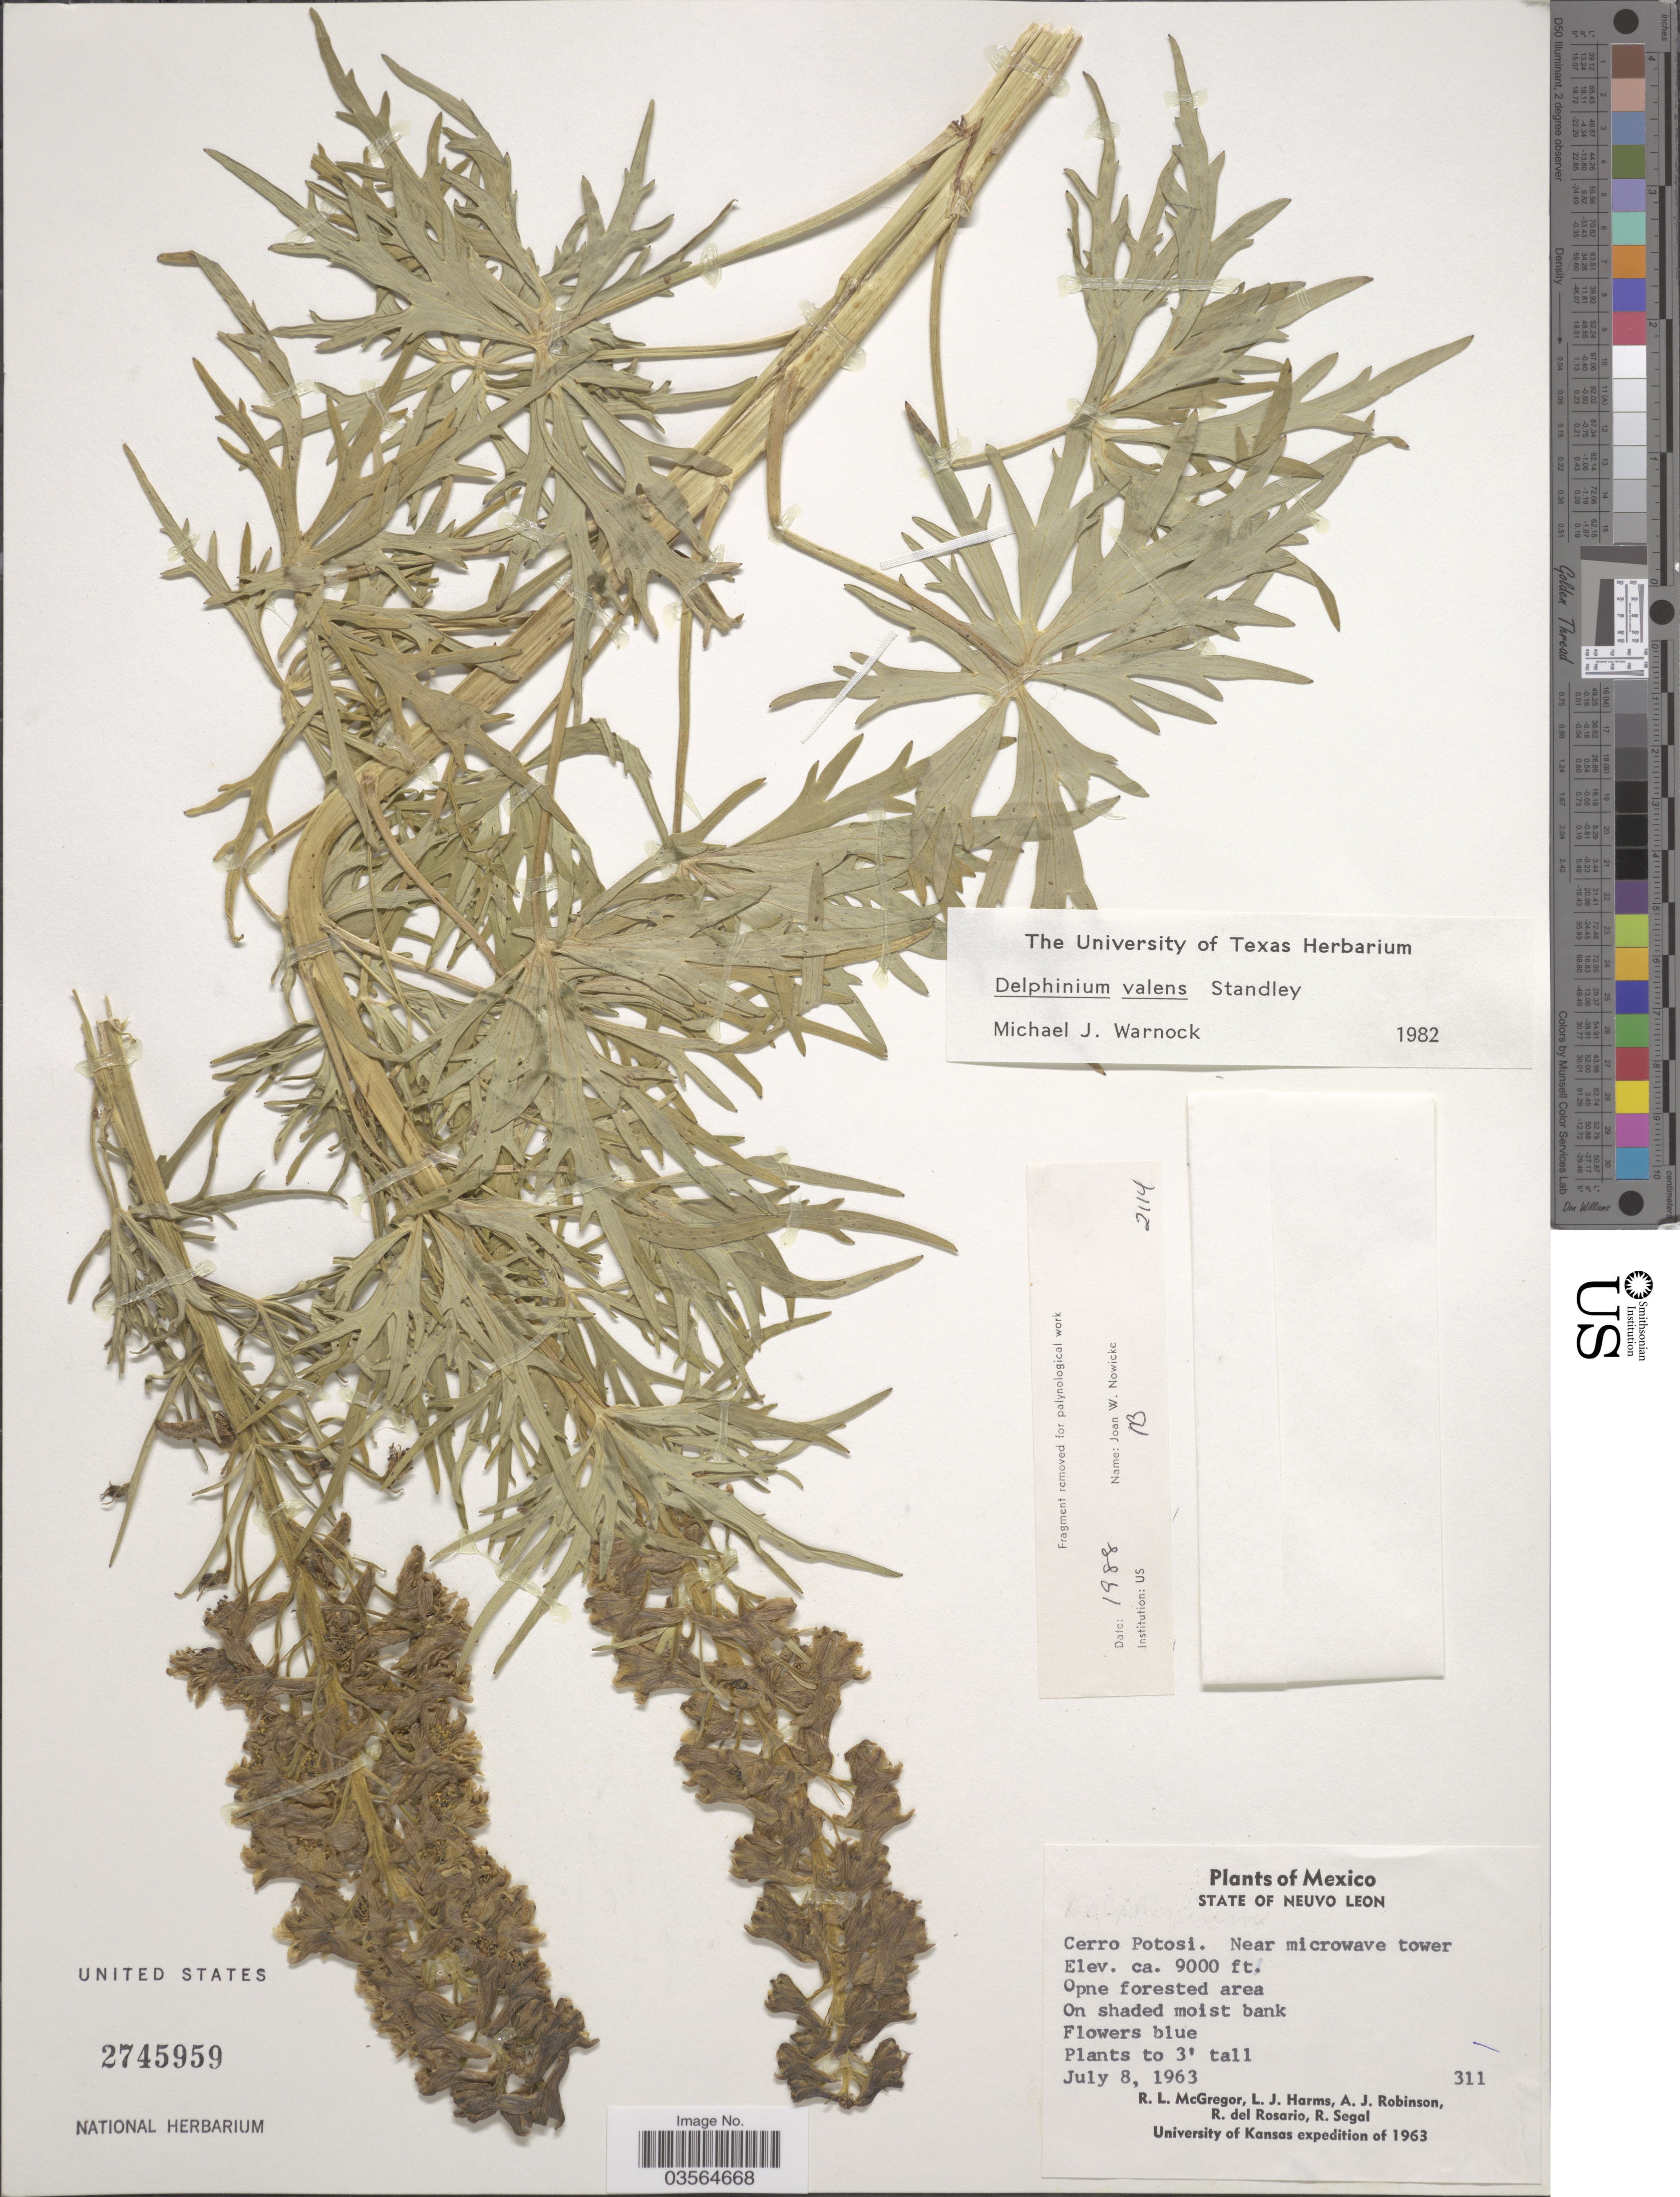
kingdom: Plantae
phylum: Tracheophyta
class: Magnoliopsida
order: Ranunculales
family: Ranunculaceae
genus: Delphinium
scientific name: Delphinium valens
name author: Standl.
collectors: R. McGregor, L. Harms, A. J. Robinson, R. del Rosario & R. Segal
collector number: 311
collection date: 1963-07-08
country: Mexico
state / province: Nuevo León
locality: Cerro Potosi. Near microwave tower.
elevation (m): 2743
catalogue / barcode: US 2745959